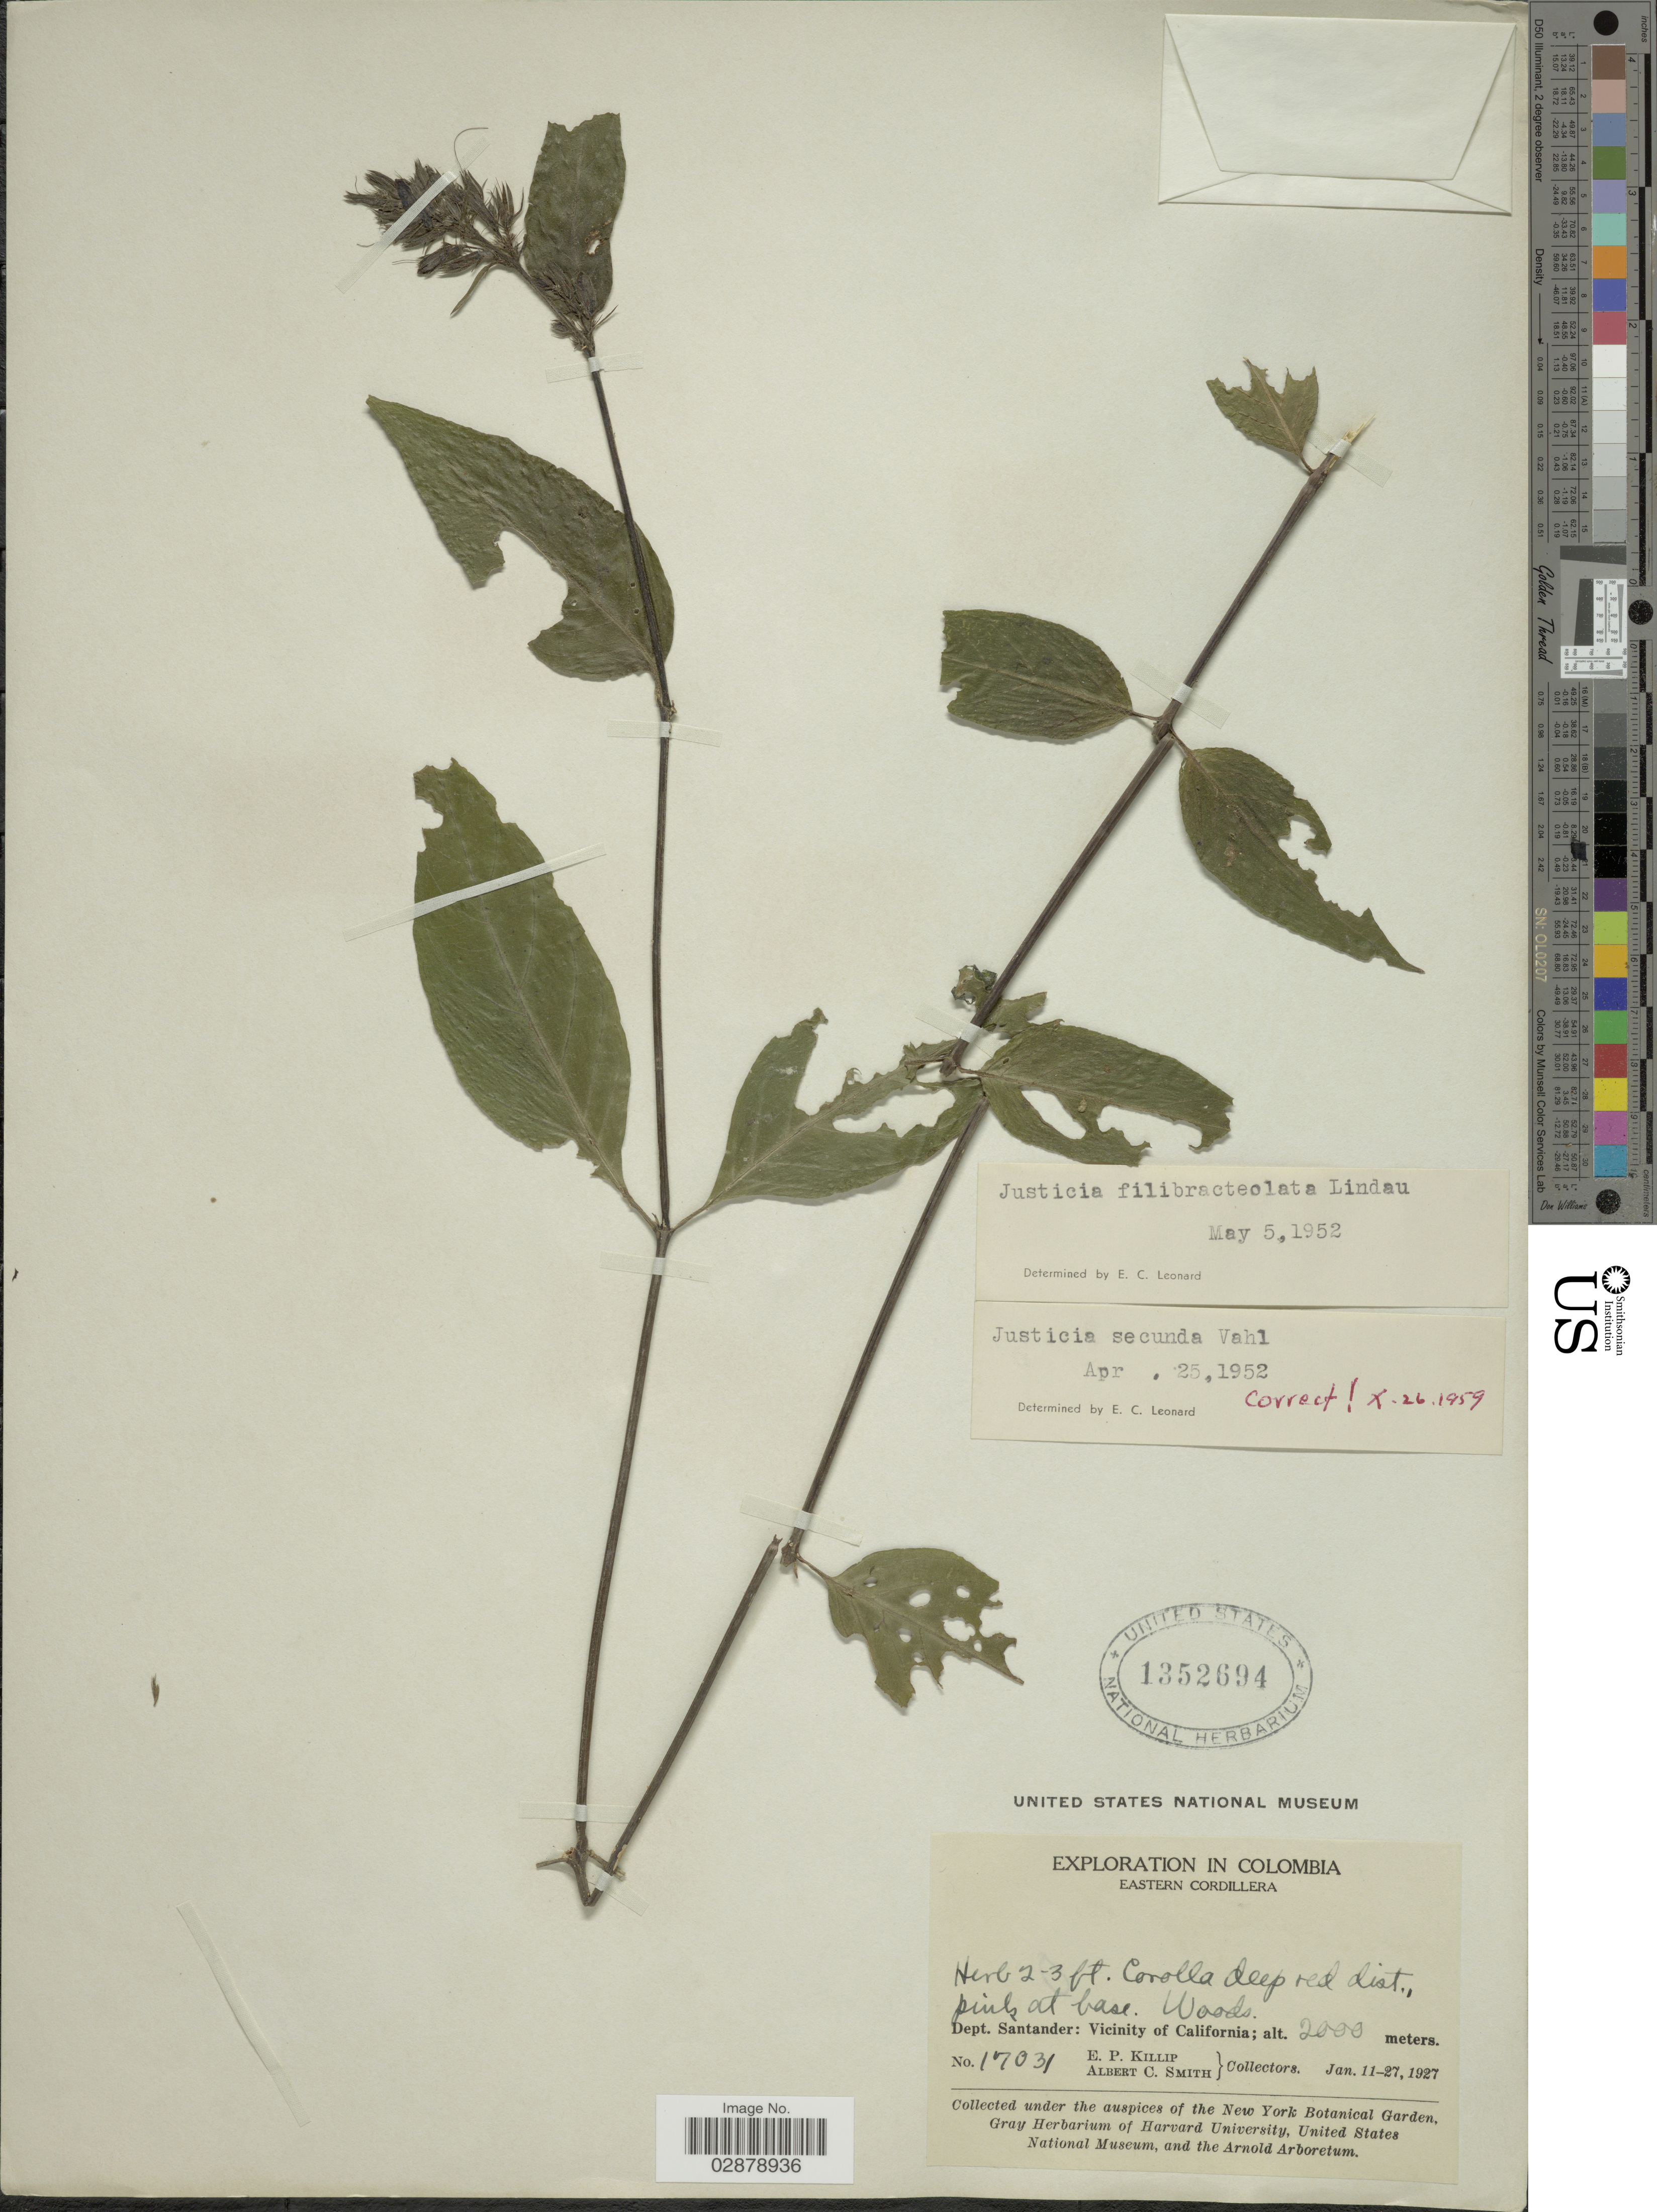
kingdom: Plantae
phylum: Tracheophyta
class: Magnoliopsida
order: Lamiales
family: Acanthaceae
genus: Justicia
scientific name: Justicia filibracteolata var. pubescens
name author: Lindau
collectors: E. P. Killip & A. C. Smith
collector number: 17031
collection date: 1927-01-11/1927-01-27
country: Colombia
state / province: Santander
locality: Eastern Cordillera. Dept. Santander: Vicinity of California.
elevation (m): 2000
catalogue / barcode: US 1352694